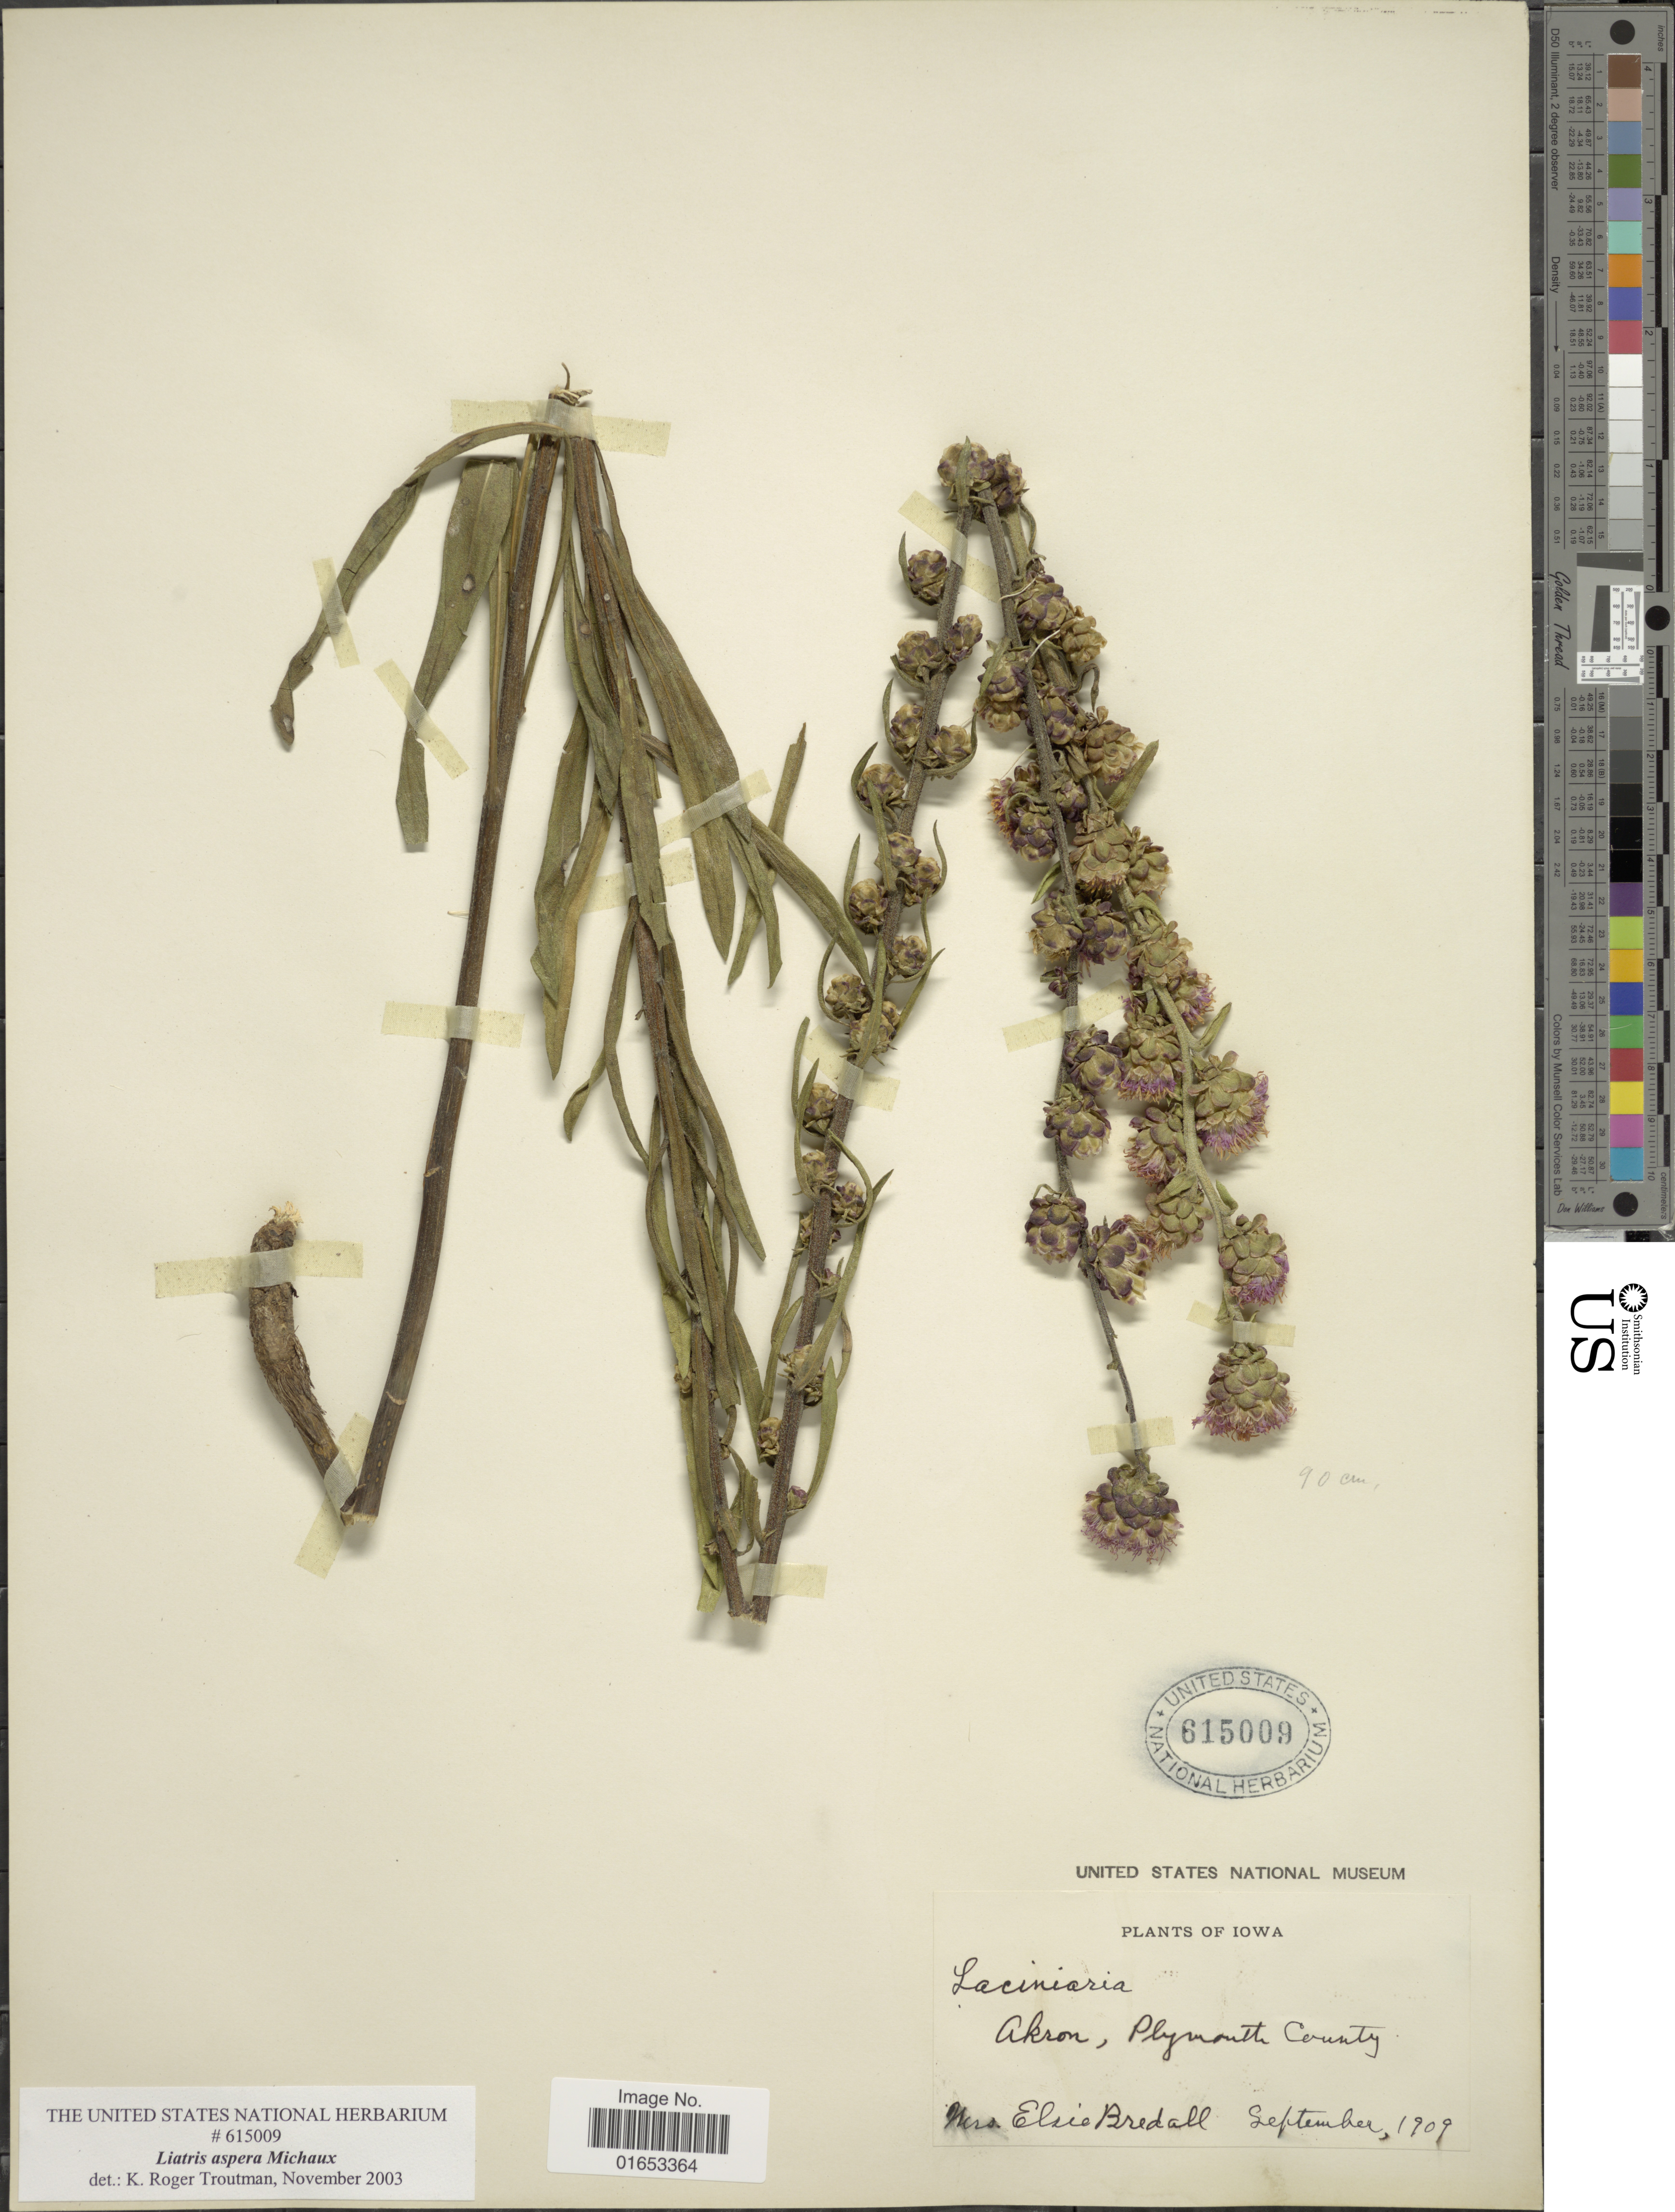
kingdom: Plantae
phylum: Tracheophyta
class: Magnoliopsida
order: Asterales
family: Asteraceae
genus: Liatris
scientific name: Liatris aspera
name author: Michx.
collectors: Mrs. E. Bredall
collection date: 1909-09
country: United States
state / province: Iowa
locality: Akron, Plymouth County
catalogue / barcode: US 615009